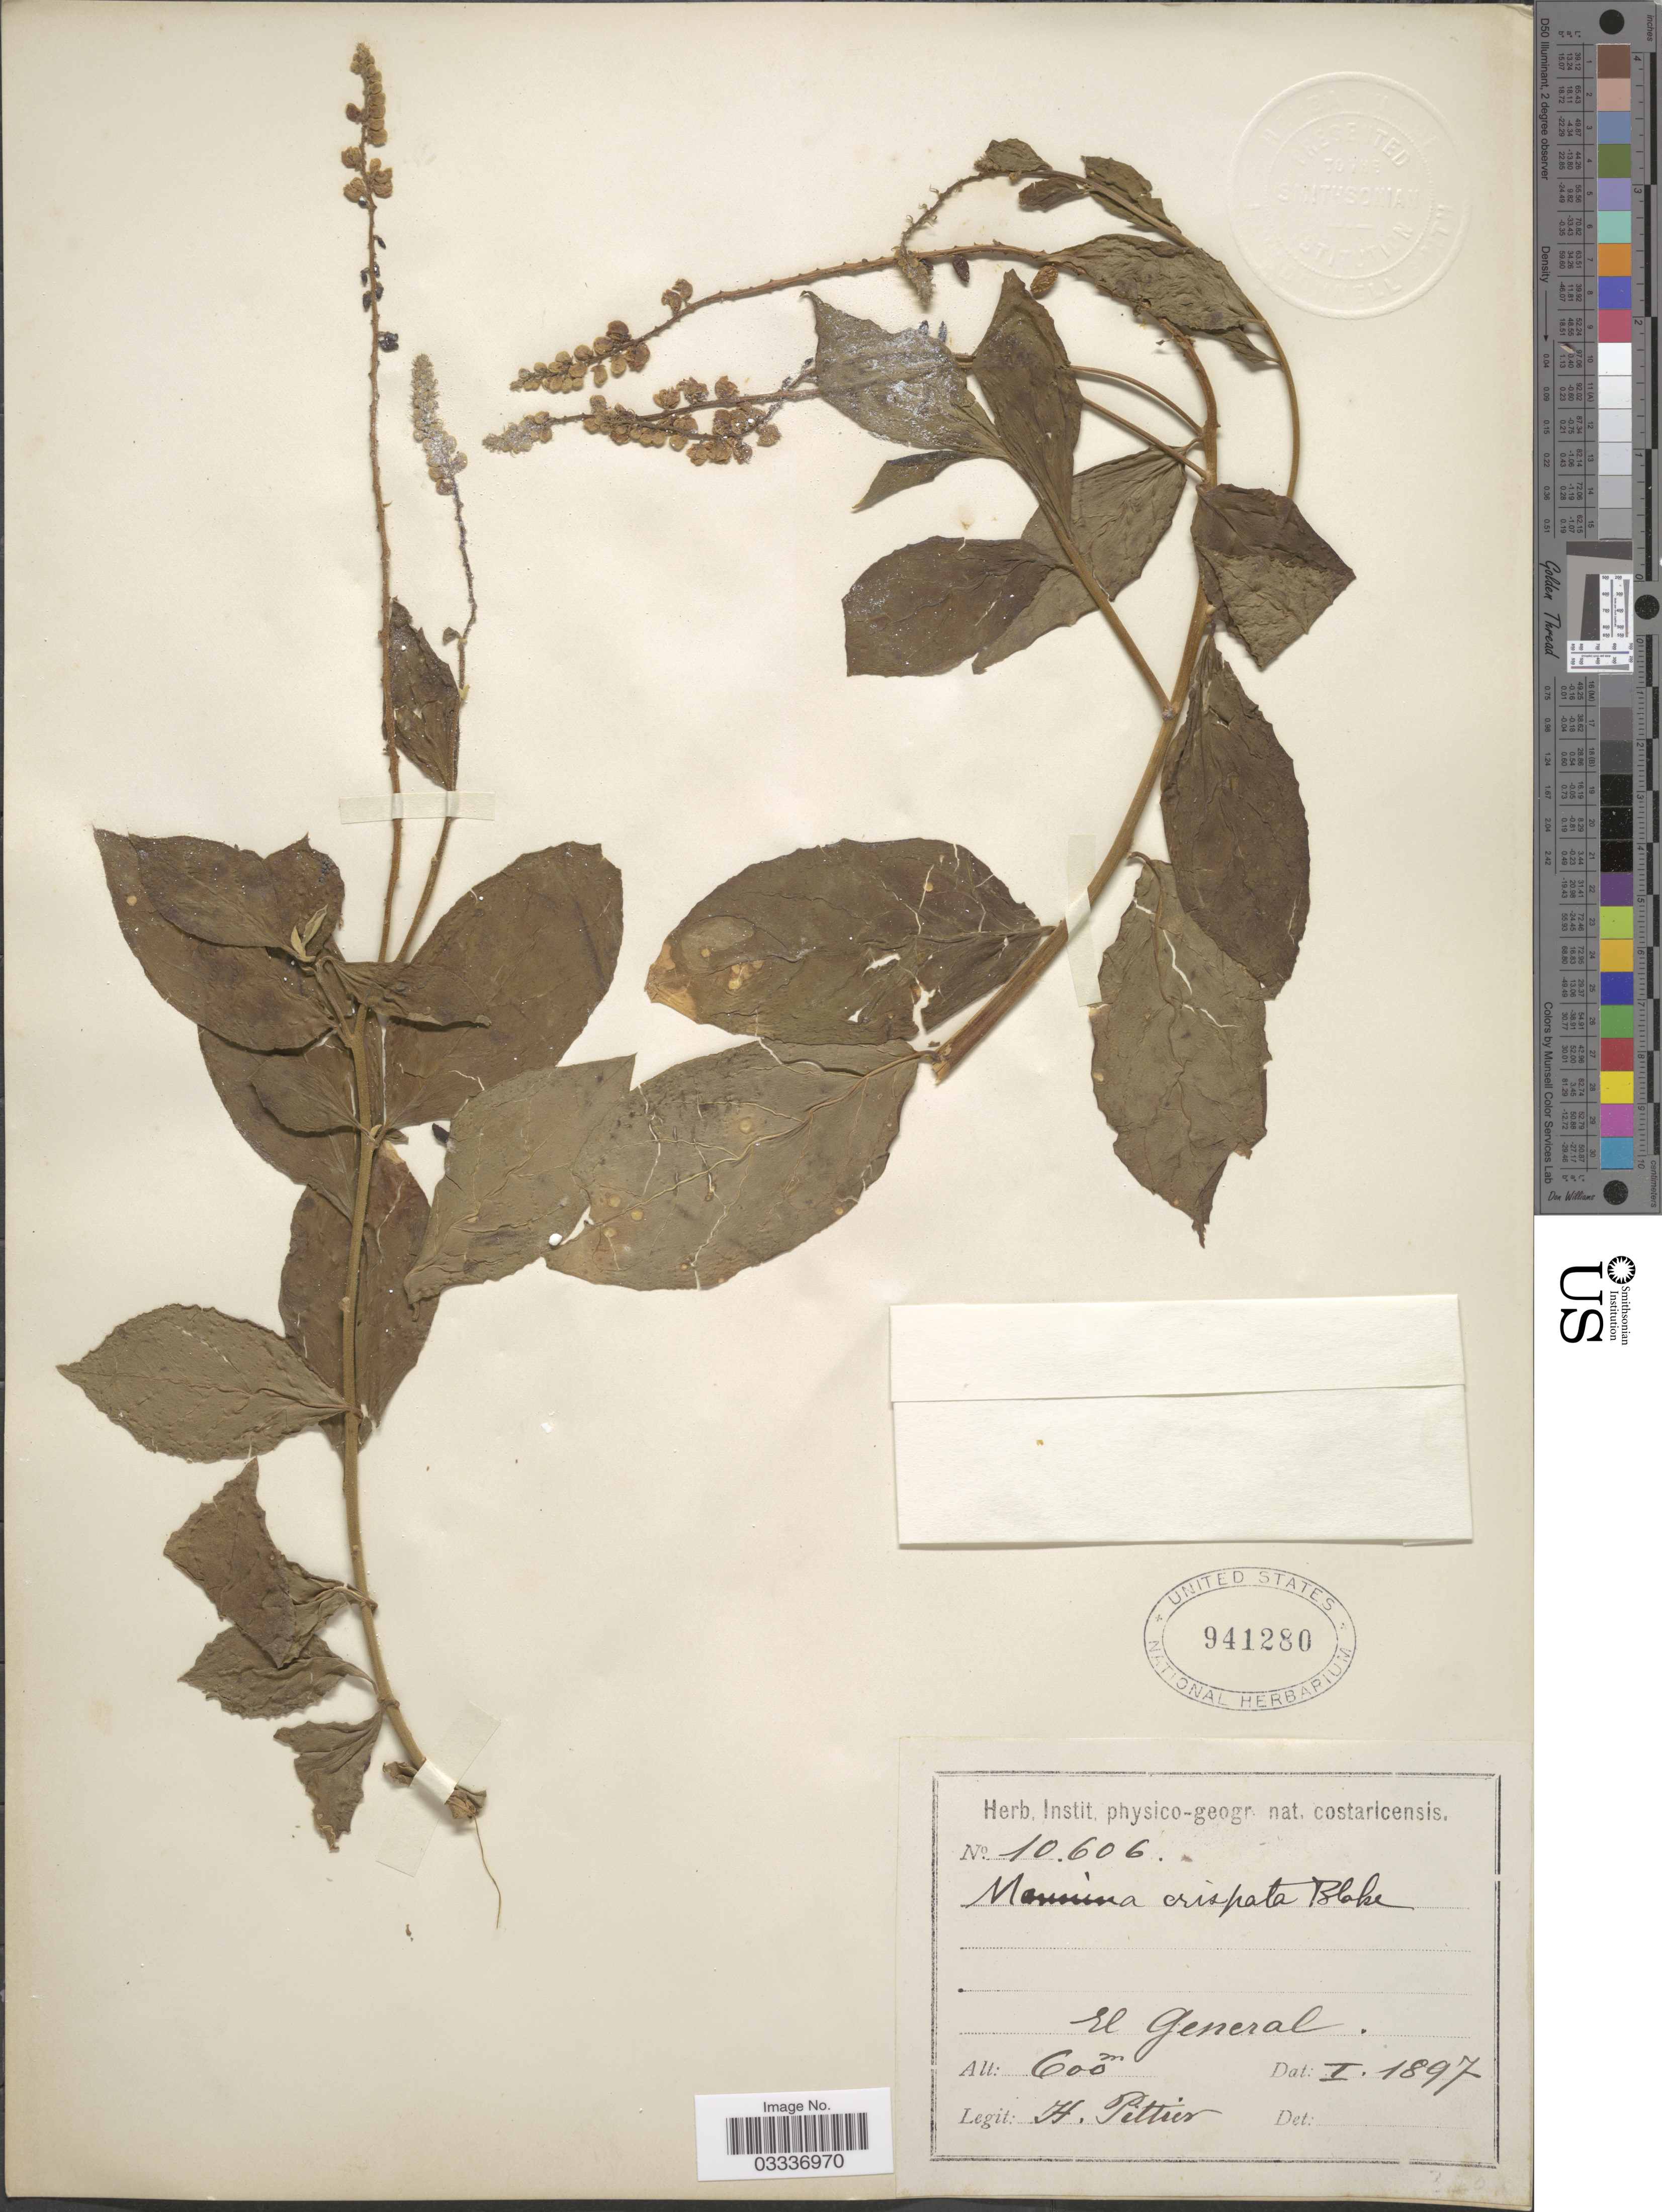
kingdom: Plantae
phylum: Tracheophyta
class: Magnoliopsida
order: Fabales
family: Polygalaceae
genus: Monnina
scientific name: Monnina sylvatica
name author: Schltdl. & Cham.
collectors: H. F. Pittier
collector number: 10606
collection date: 1897-01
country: Costa Rica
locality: El General.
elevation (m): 600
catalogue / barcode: US 941280